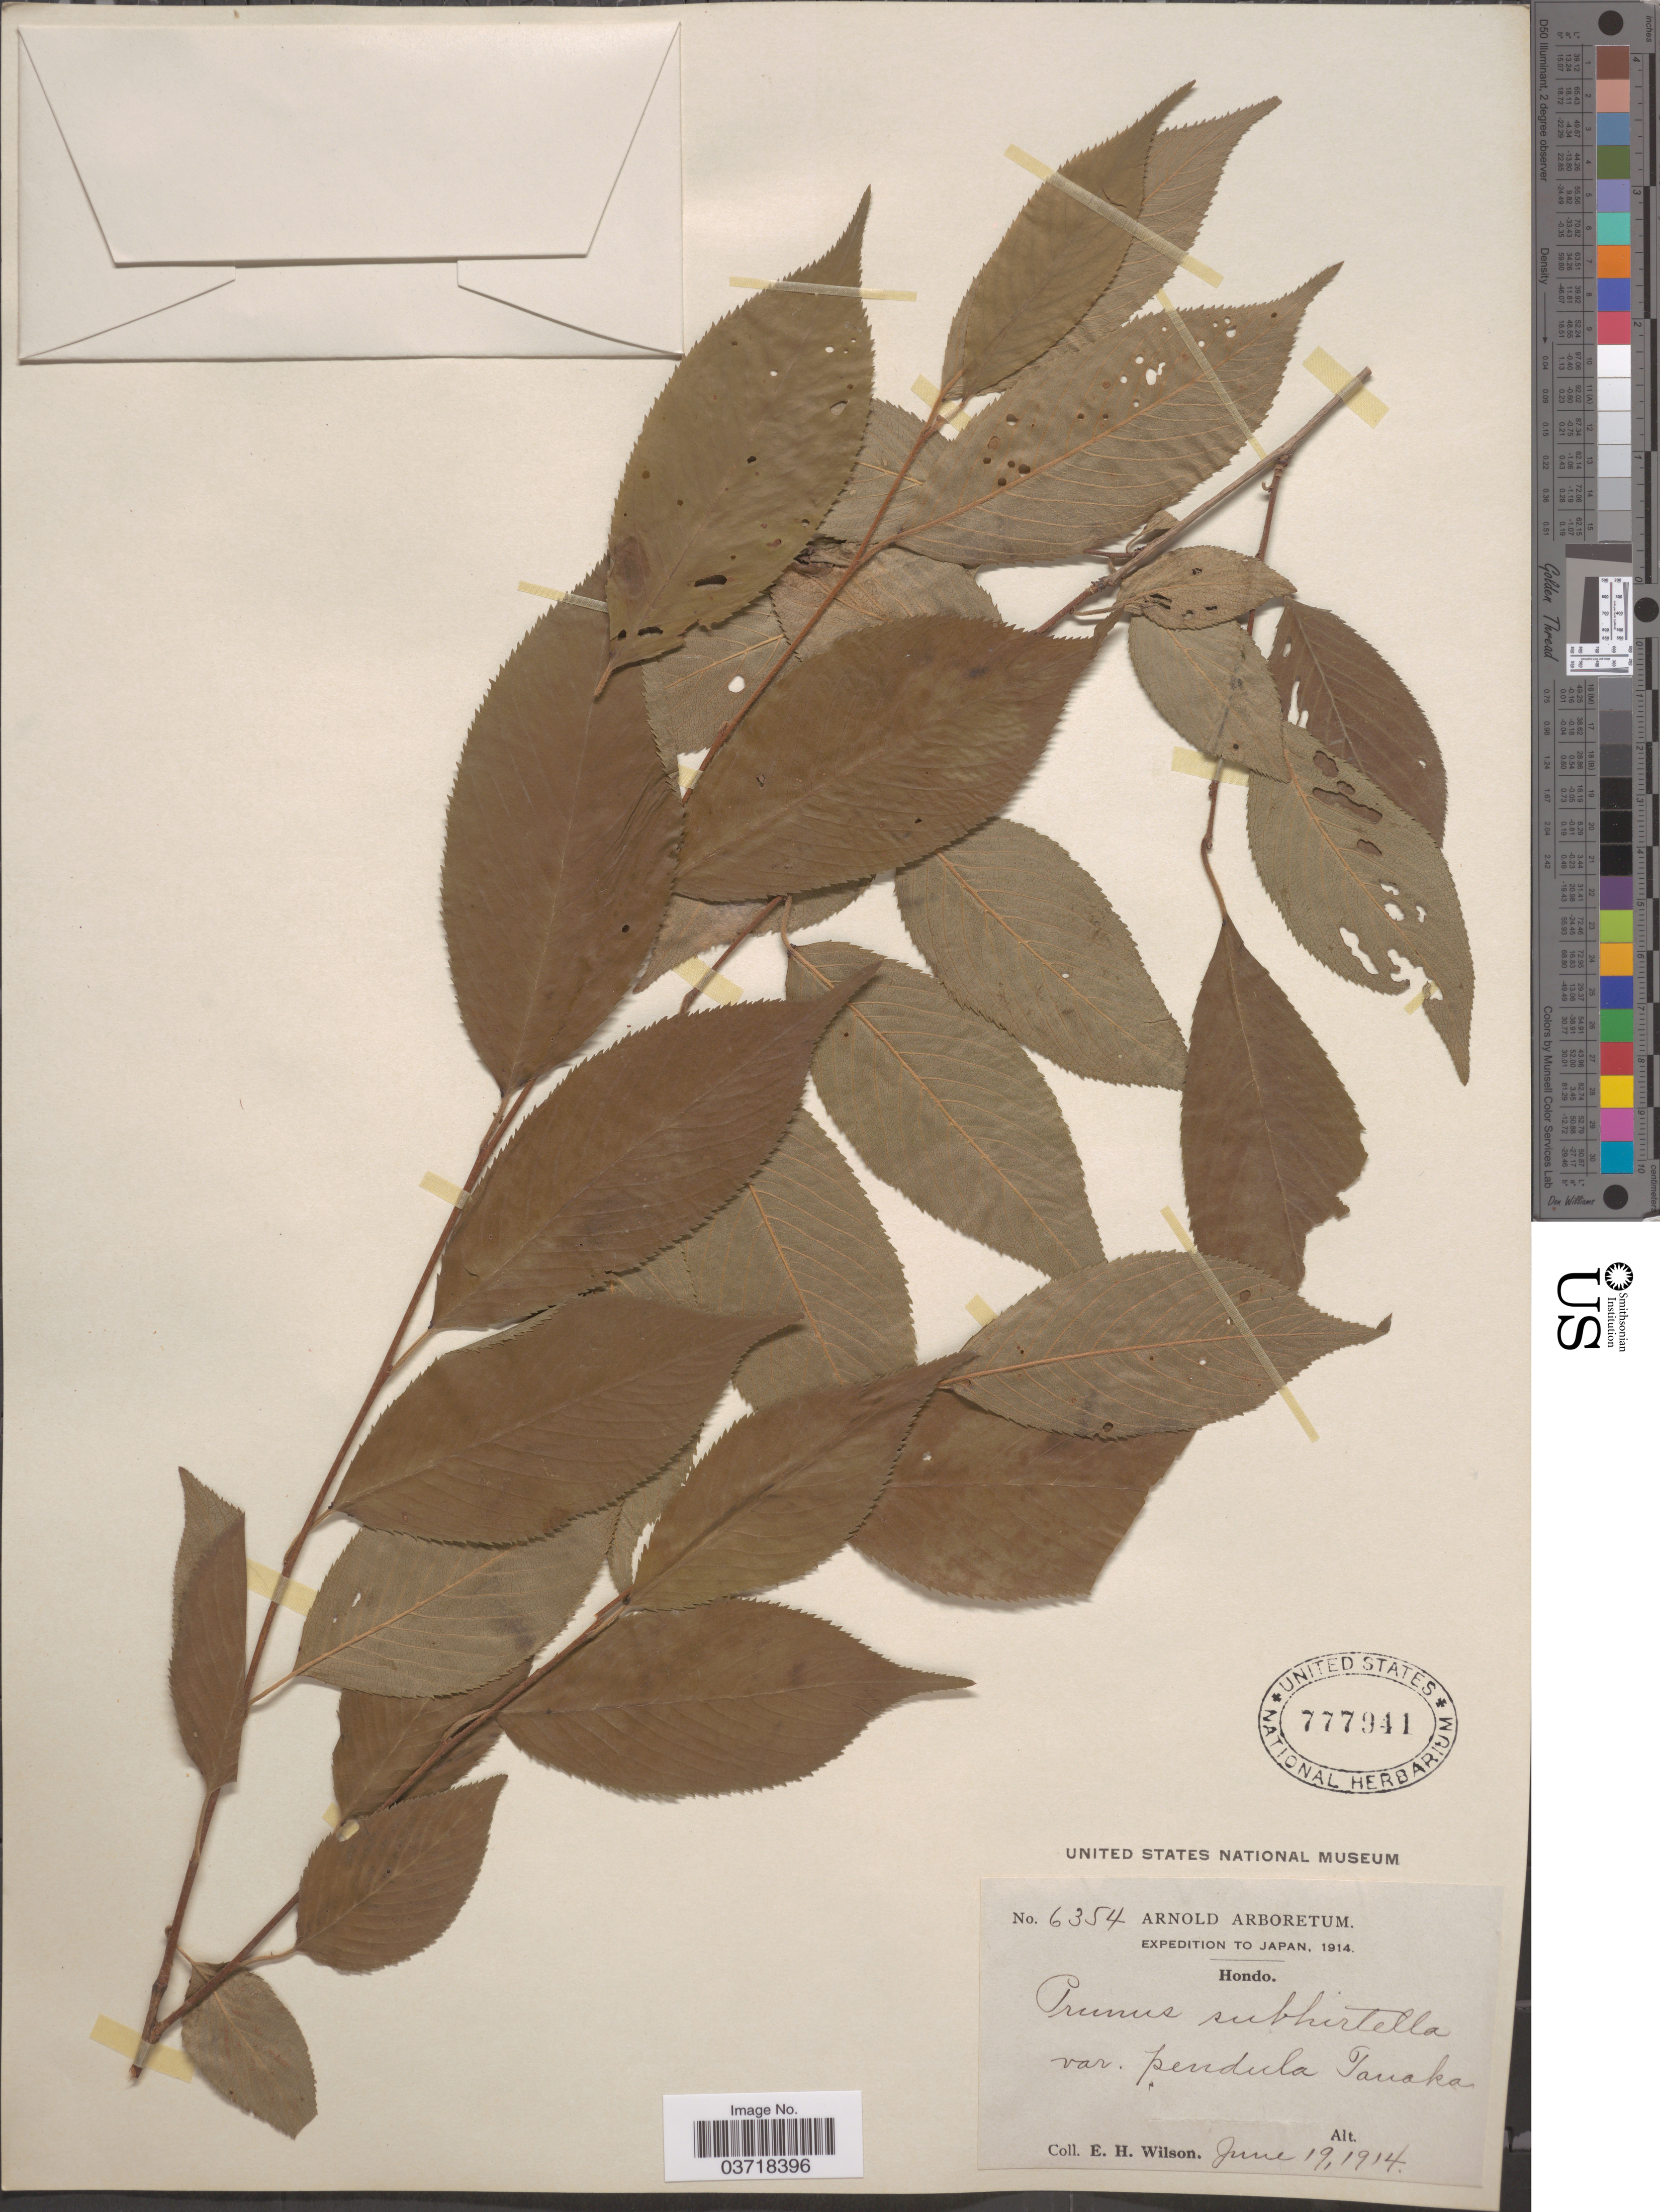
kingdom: Plantae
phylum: Tracheophyta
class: Magnoliopsida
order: Rosales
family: Rosaceae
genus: Prunus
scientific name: Prunus subhirtella var. pendula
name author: Tanaka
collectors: E. Wilson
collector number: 6354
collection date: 1914-06-19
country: Japan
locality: Hondo.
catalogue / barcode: US 777941